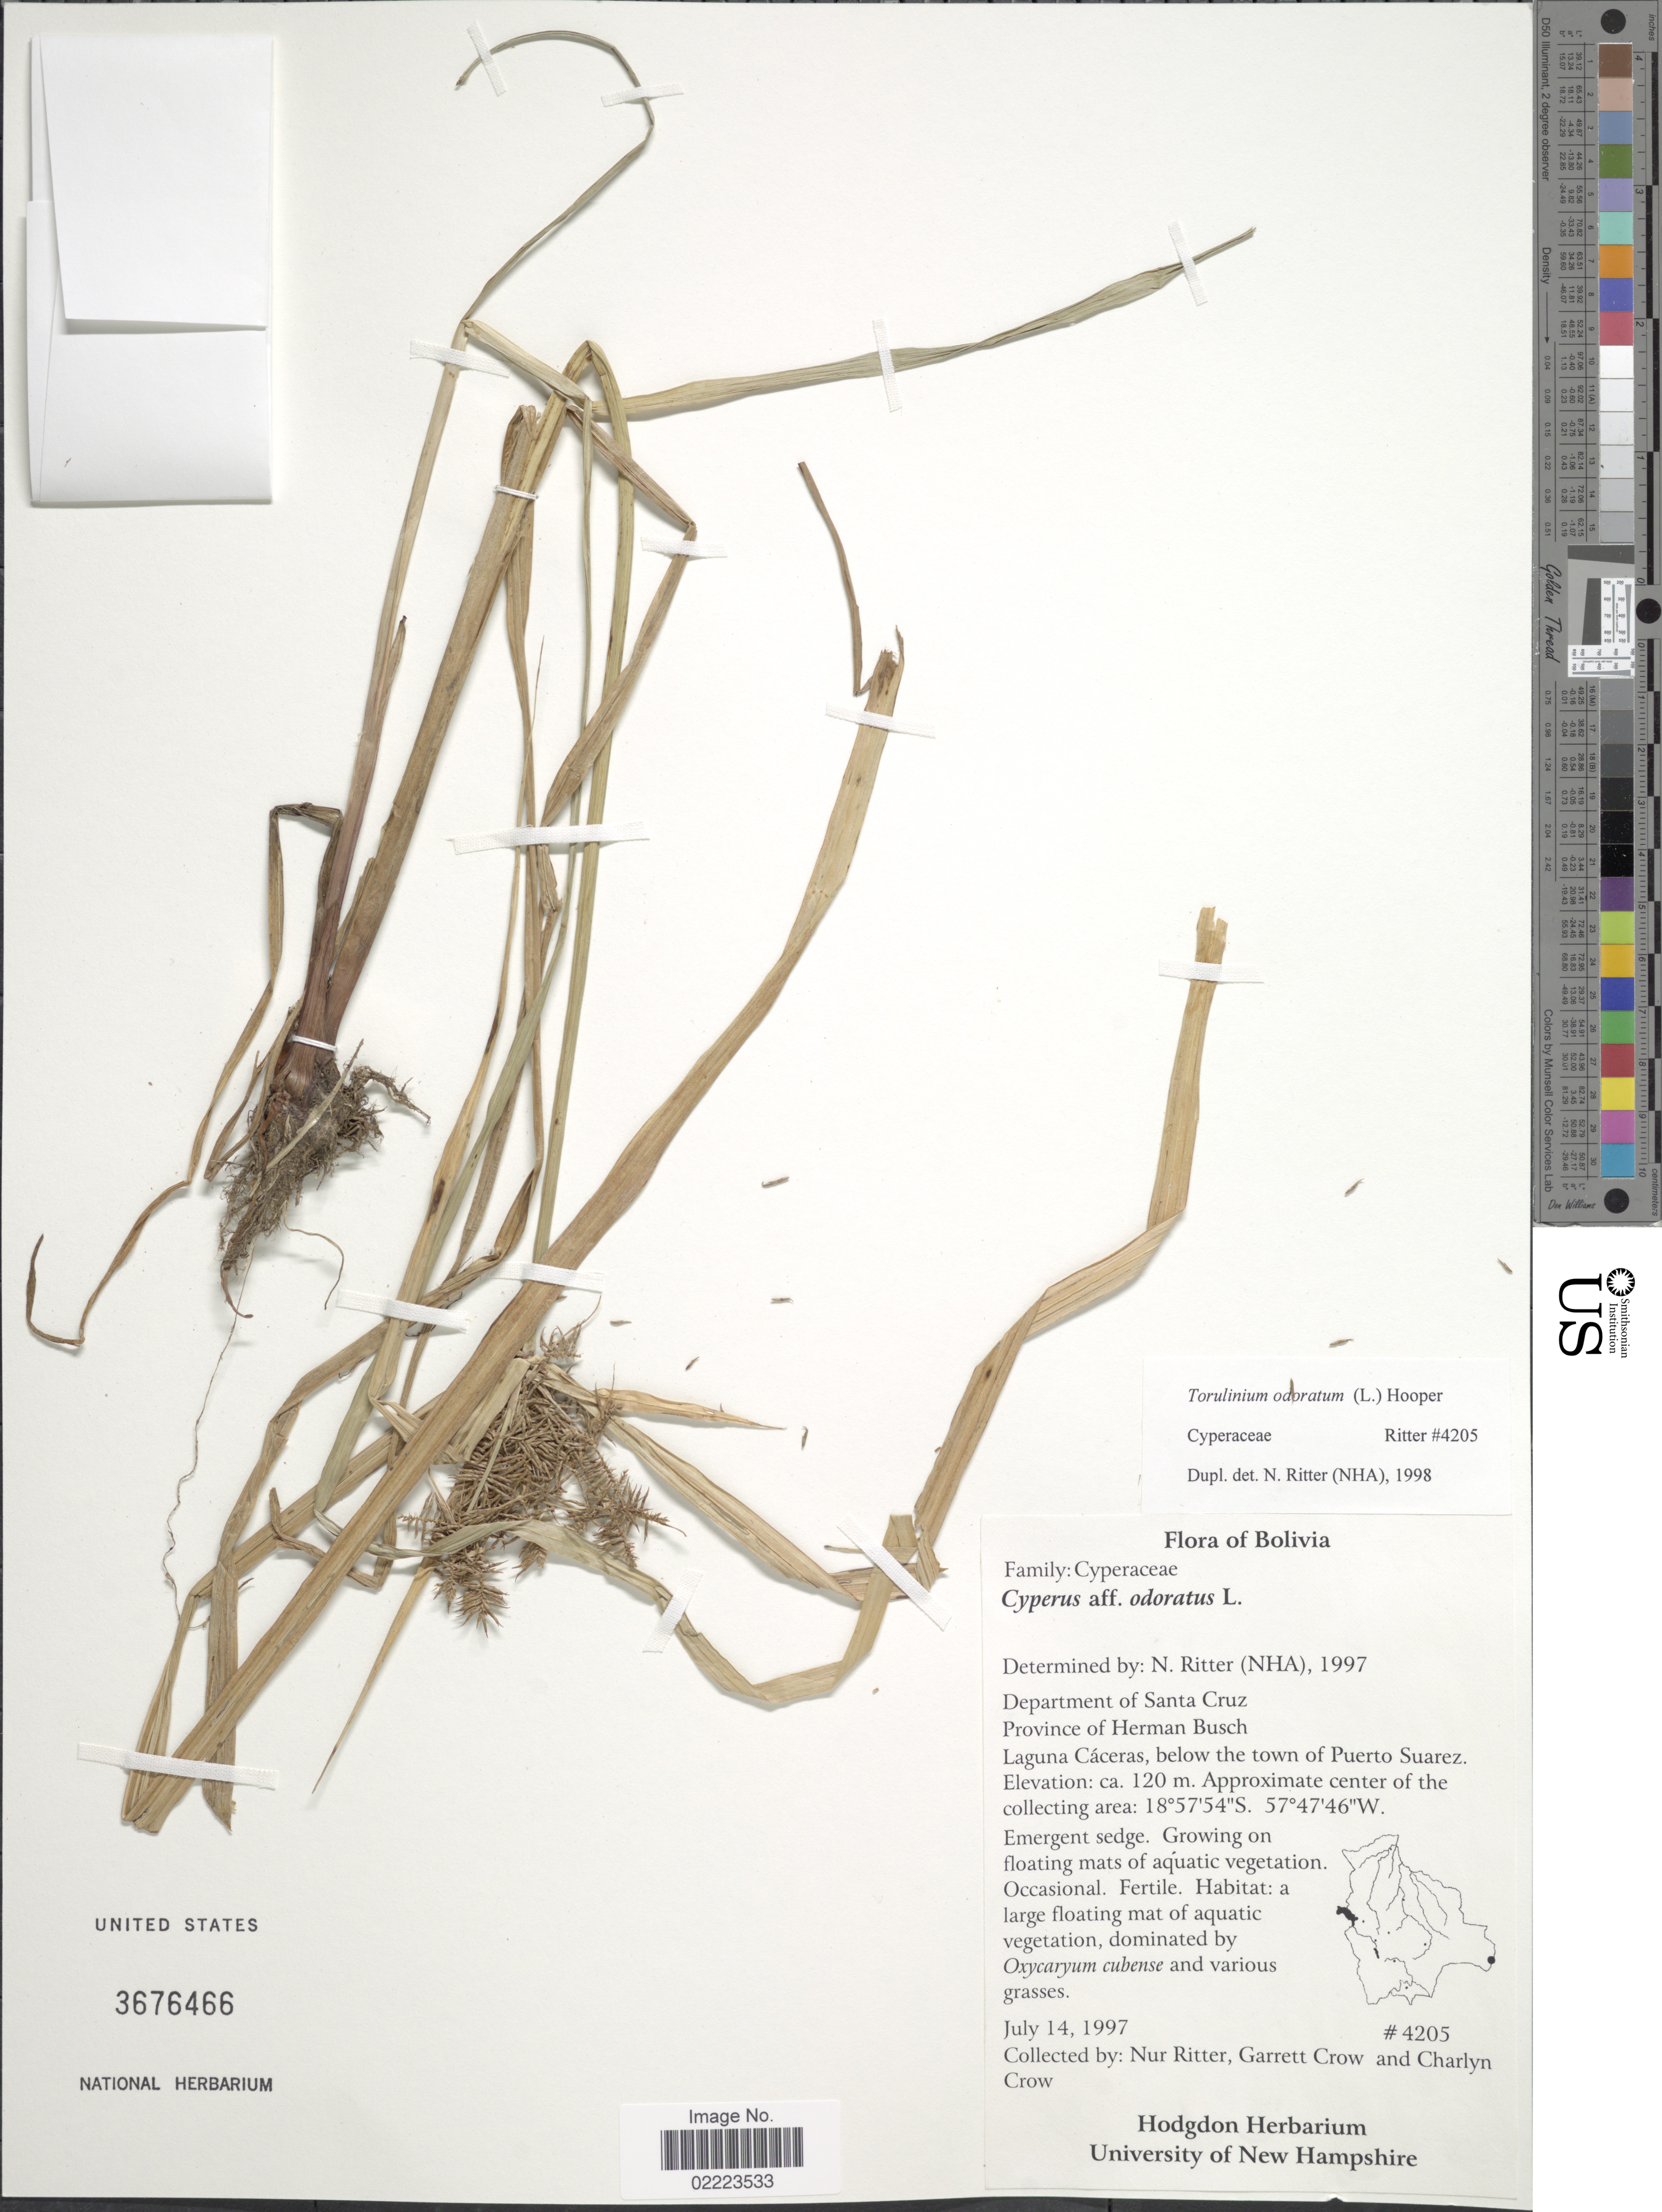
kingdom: Plantae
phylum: Tracheophyta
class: Liliopsida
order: Poales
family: Cyperaceae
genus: Cyperus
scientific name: Cyperus odoratus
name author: L.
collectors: N. Ritter, G. E. Crow & C. Crow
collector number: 4205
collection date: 1997-07-14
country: Bolivia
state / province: Santa Cruz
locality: Province of Herman Busch, Laguna Caceras, below the town of Puerto Suarez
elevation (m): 120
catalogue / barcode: US 3676466